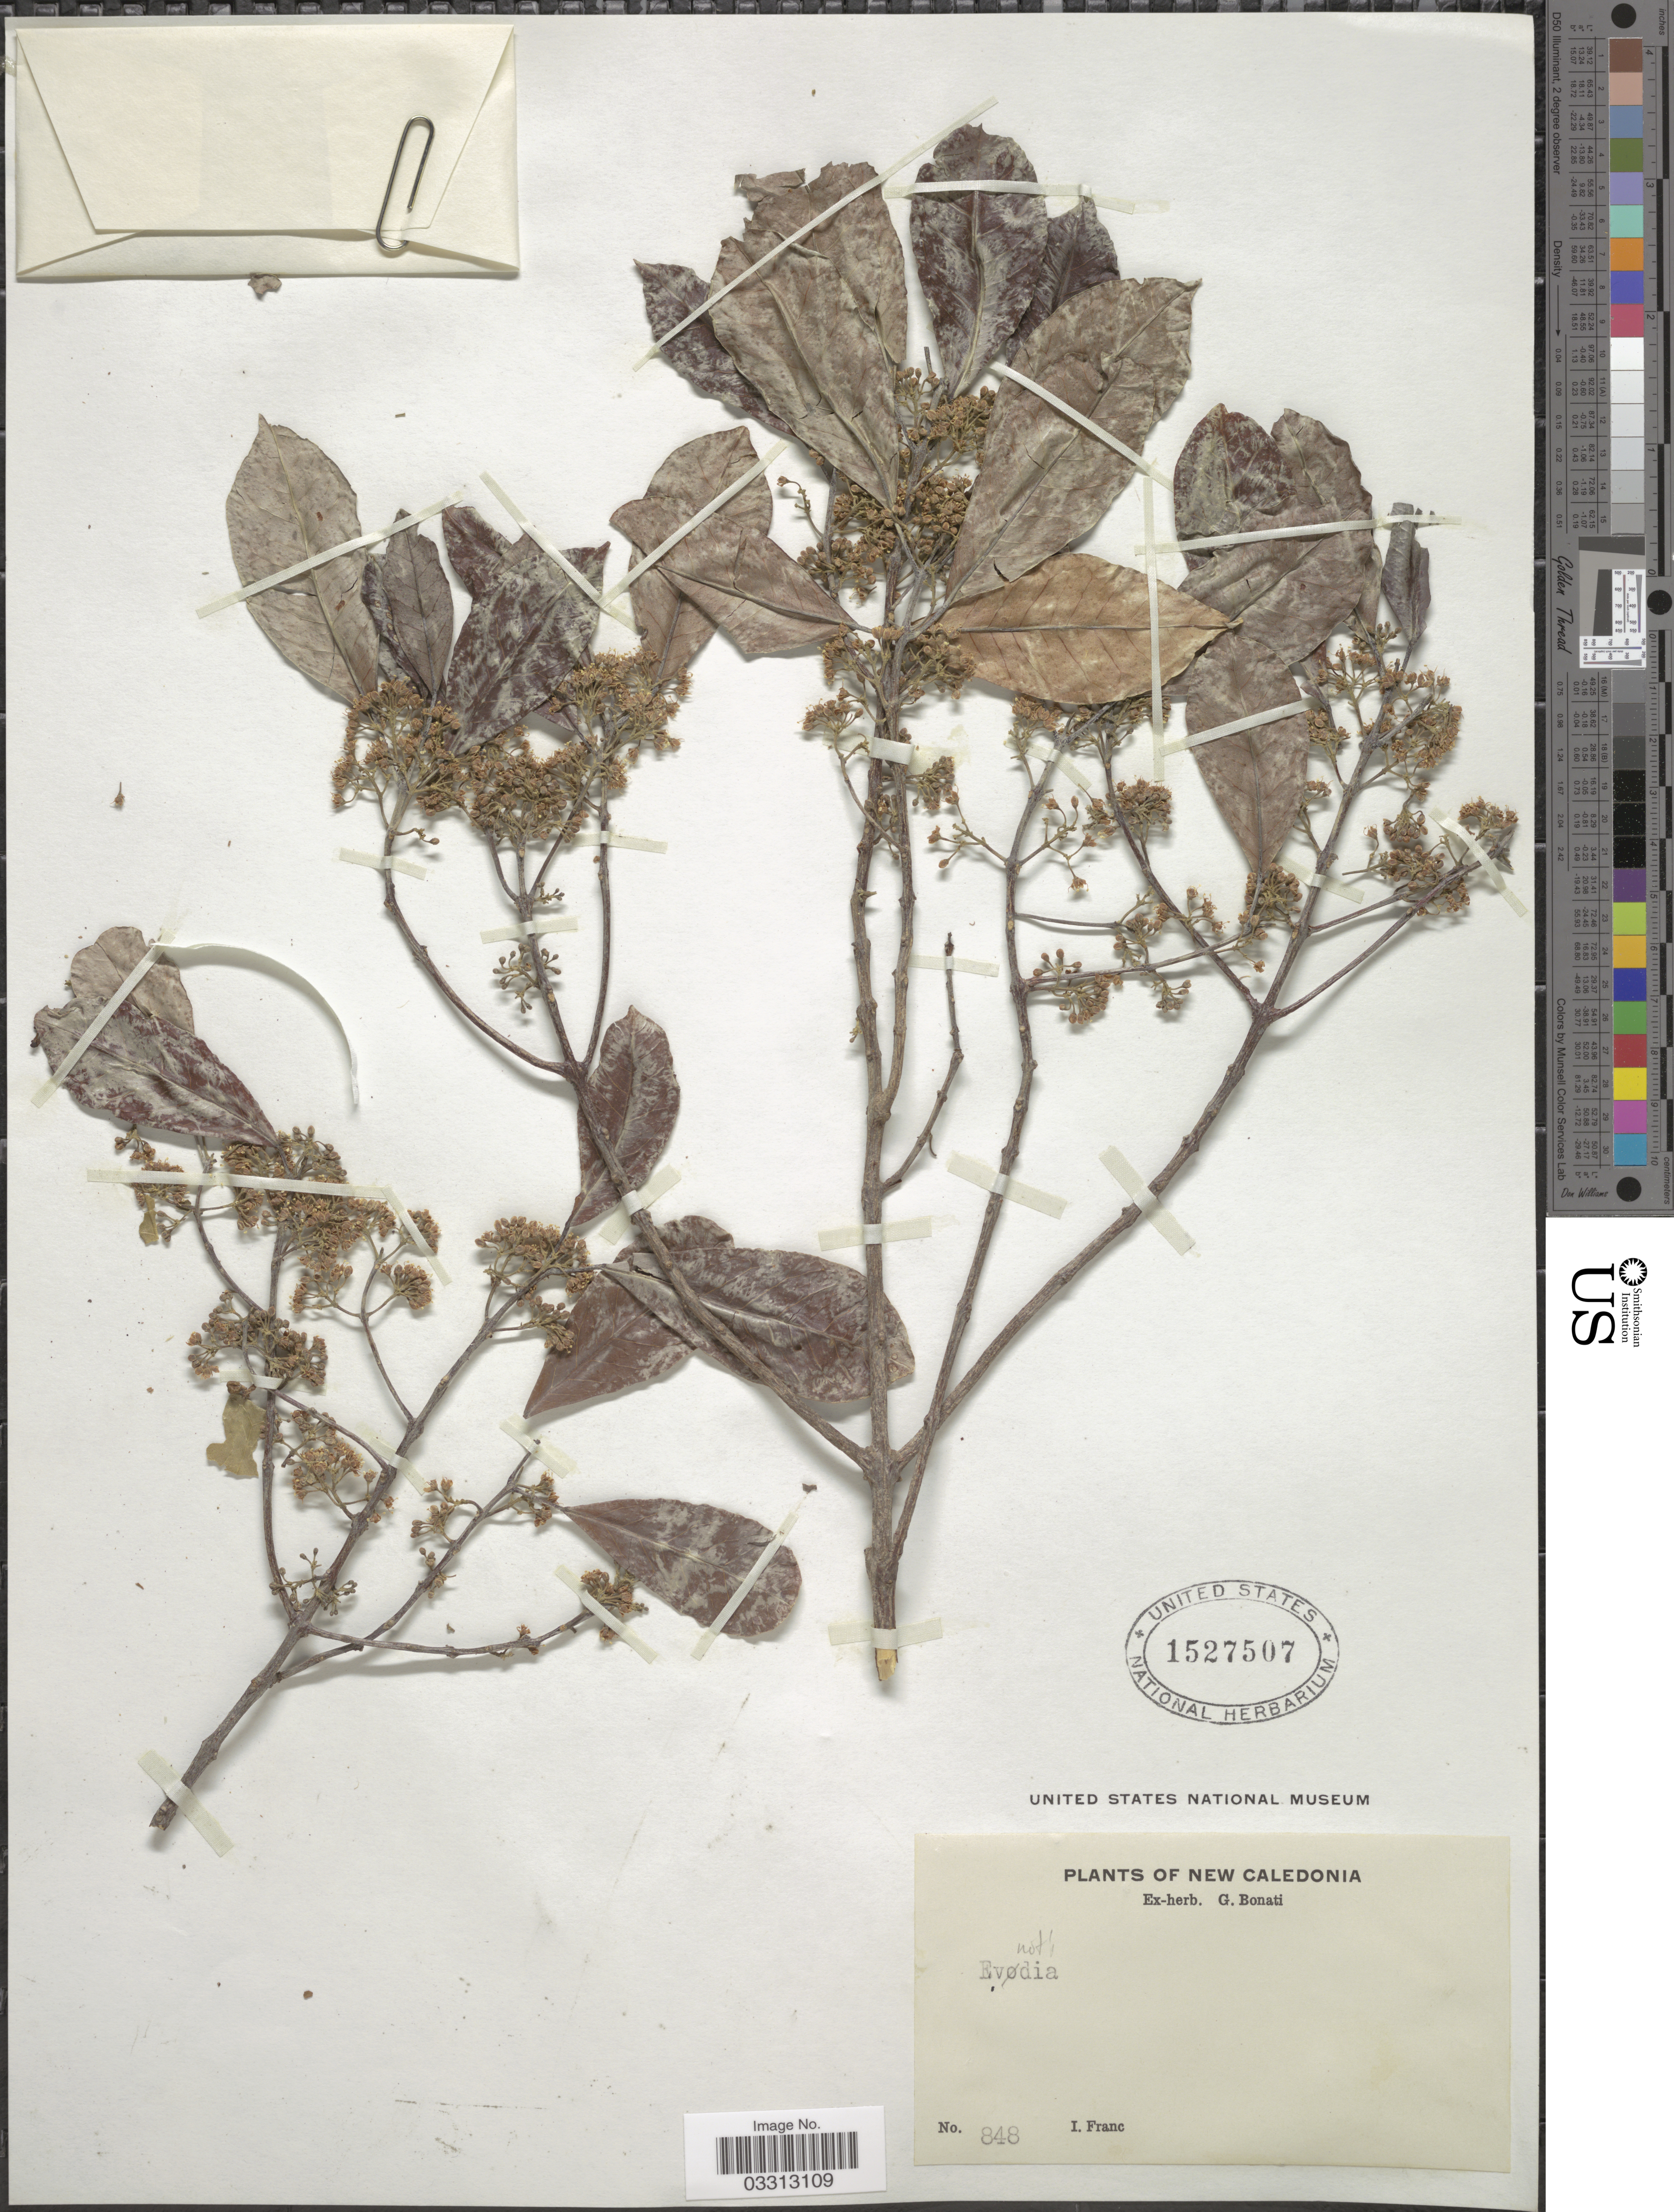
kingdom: Plantae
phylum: Tracheophyta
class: Magnoliopsida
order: Sapindales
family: Rutaceae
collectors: I. Franc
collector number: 848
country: New Caledonia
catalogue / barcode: US 1527507